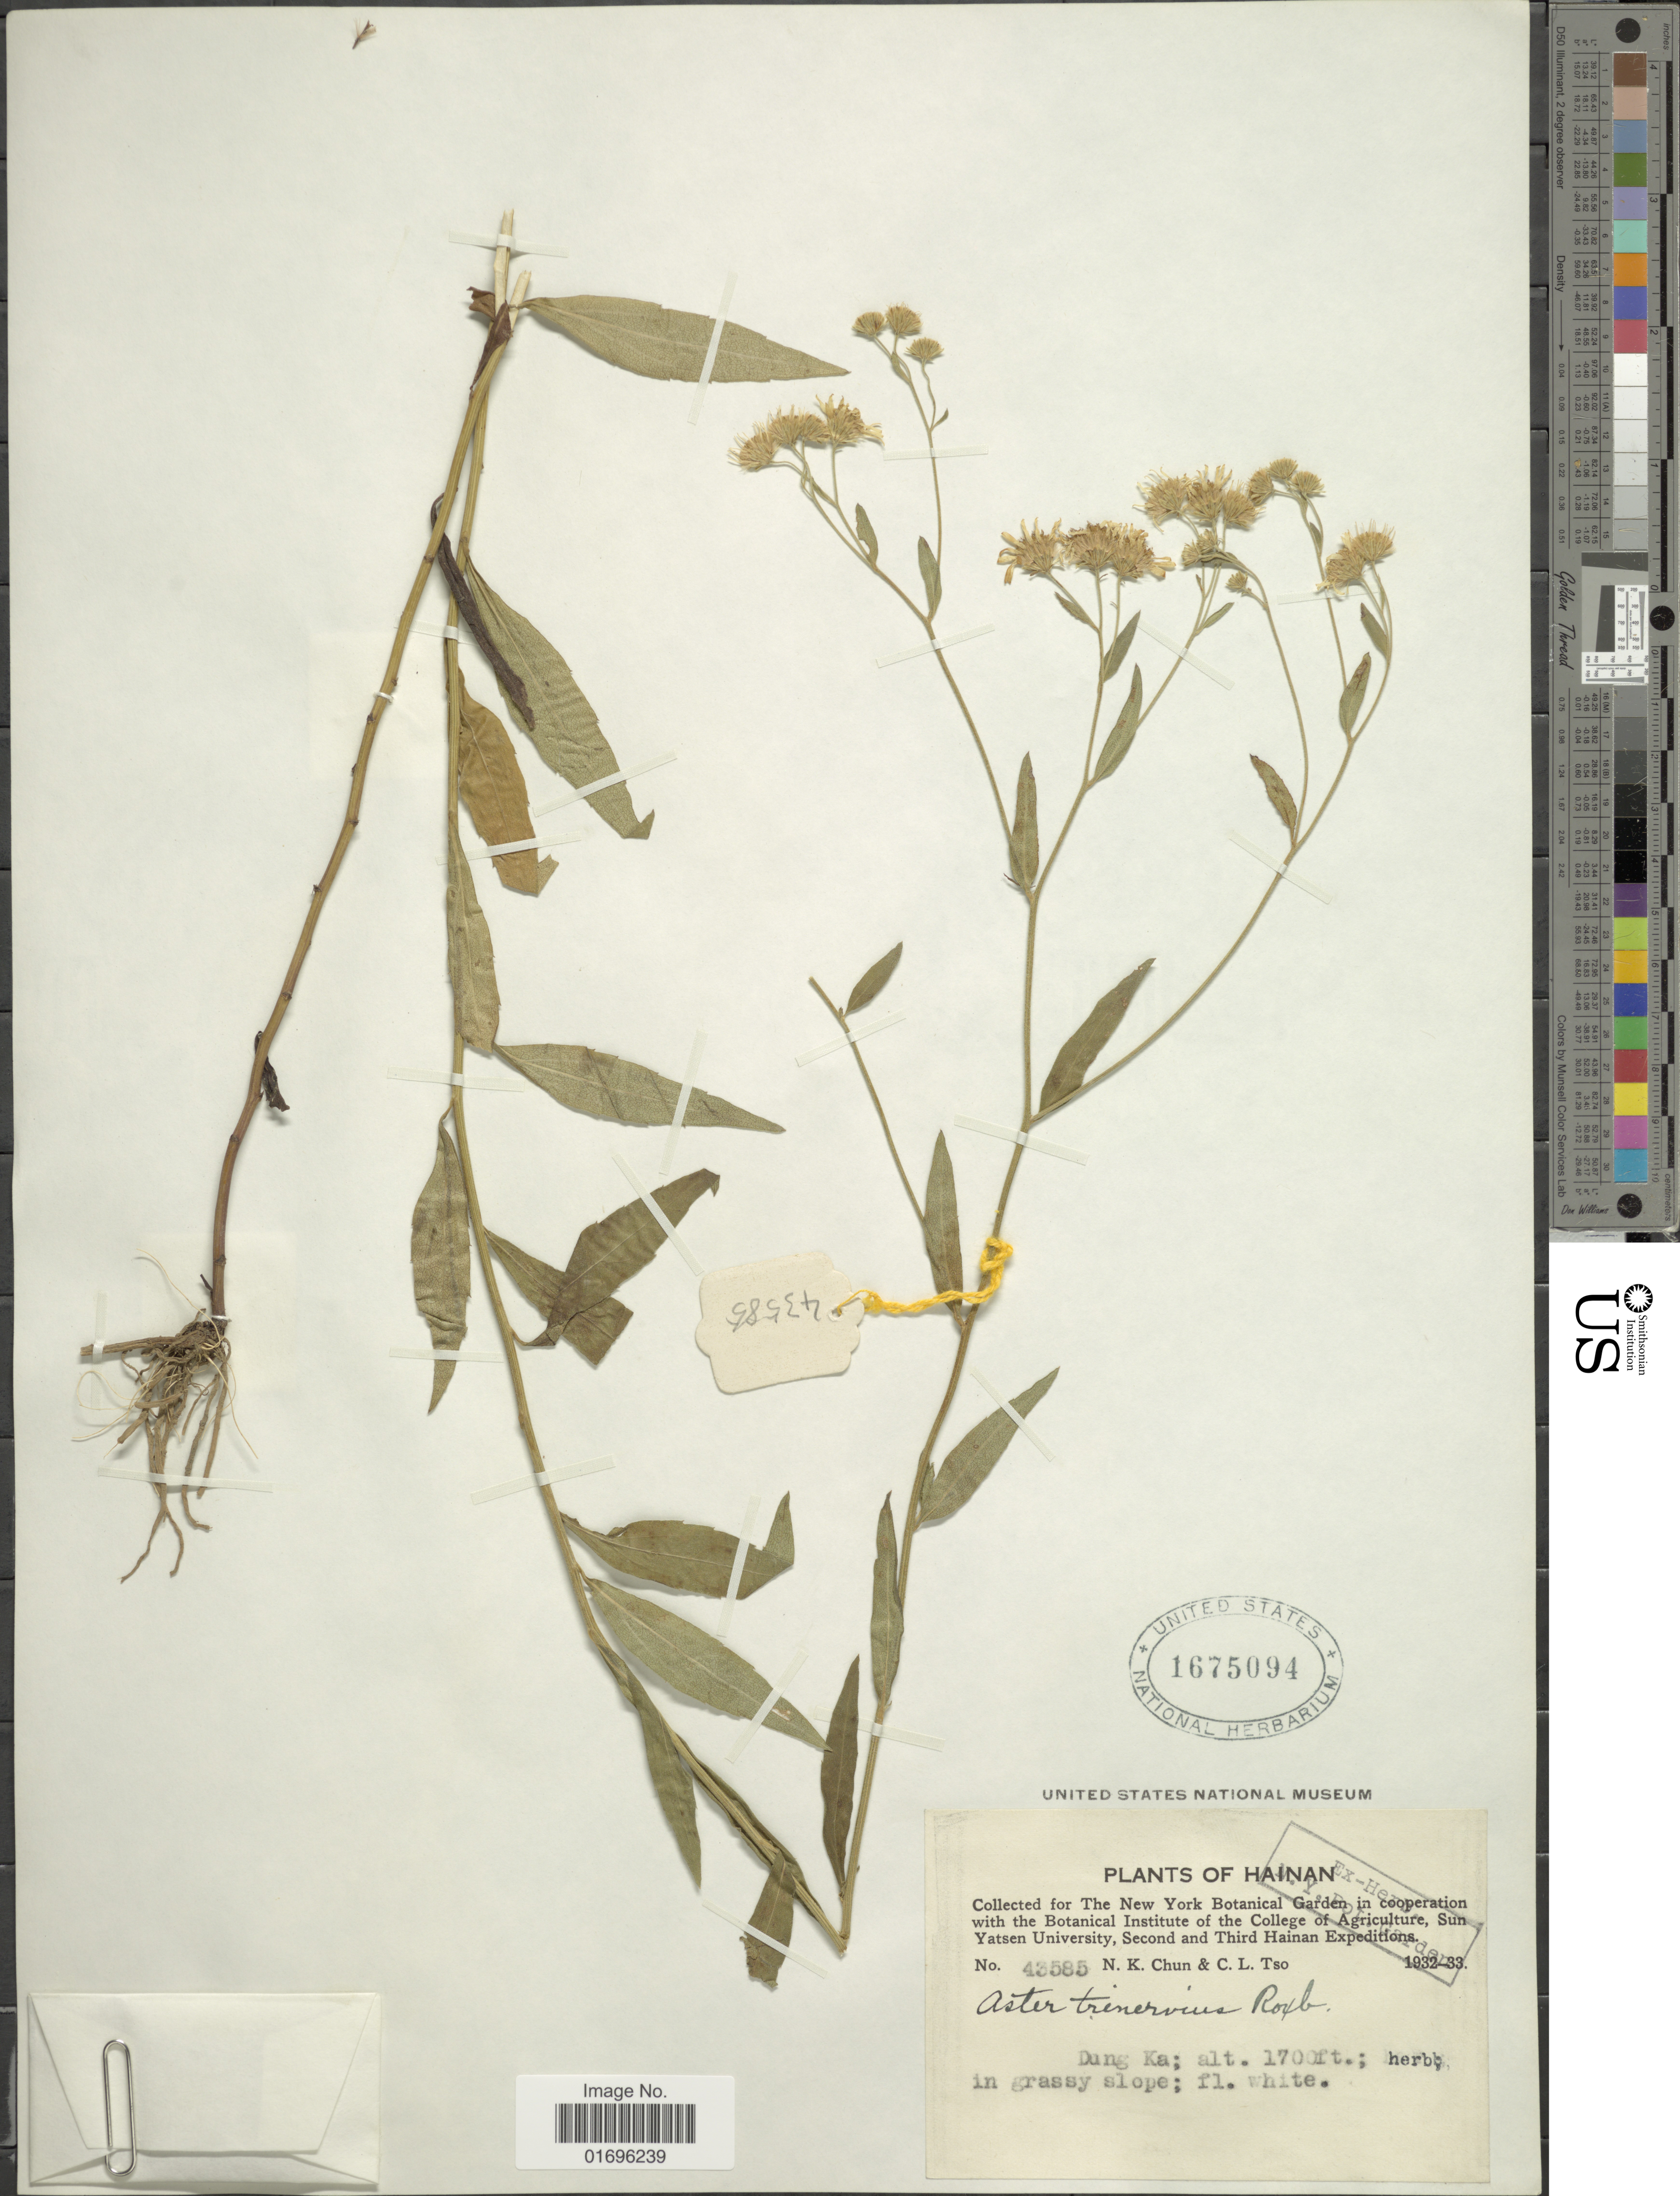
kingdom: Plantae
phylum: Tracheophyta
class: Magnoliopsida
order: Asterales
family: Asteraceae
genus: Aster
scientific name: Aster ageratoides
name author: Turcz.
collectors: N. K. Chun & C. Tso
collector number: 43585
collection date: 1932/1933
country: China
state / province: Hainan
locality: Dung Ka.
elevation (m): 518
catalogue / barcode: US 1675094